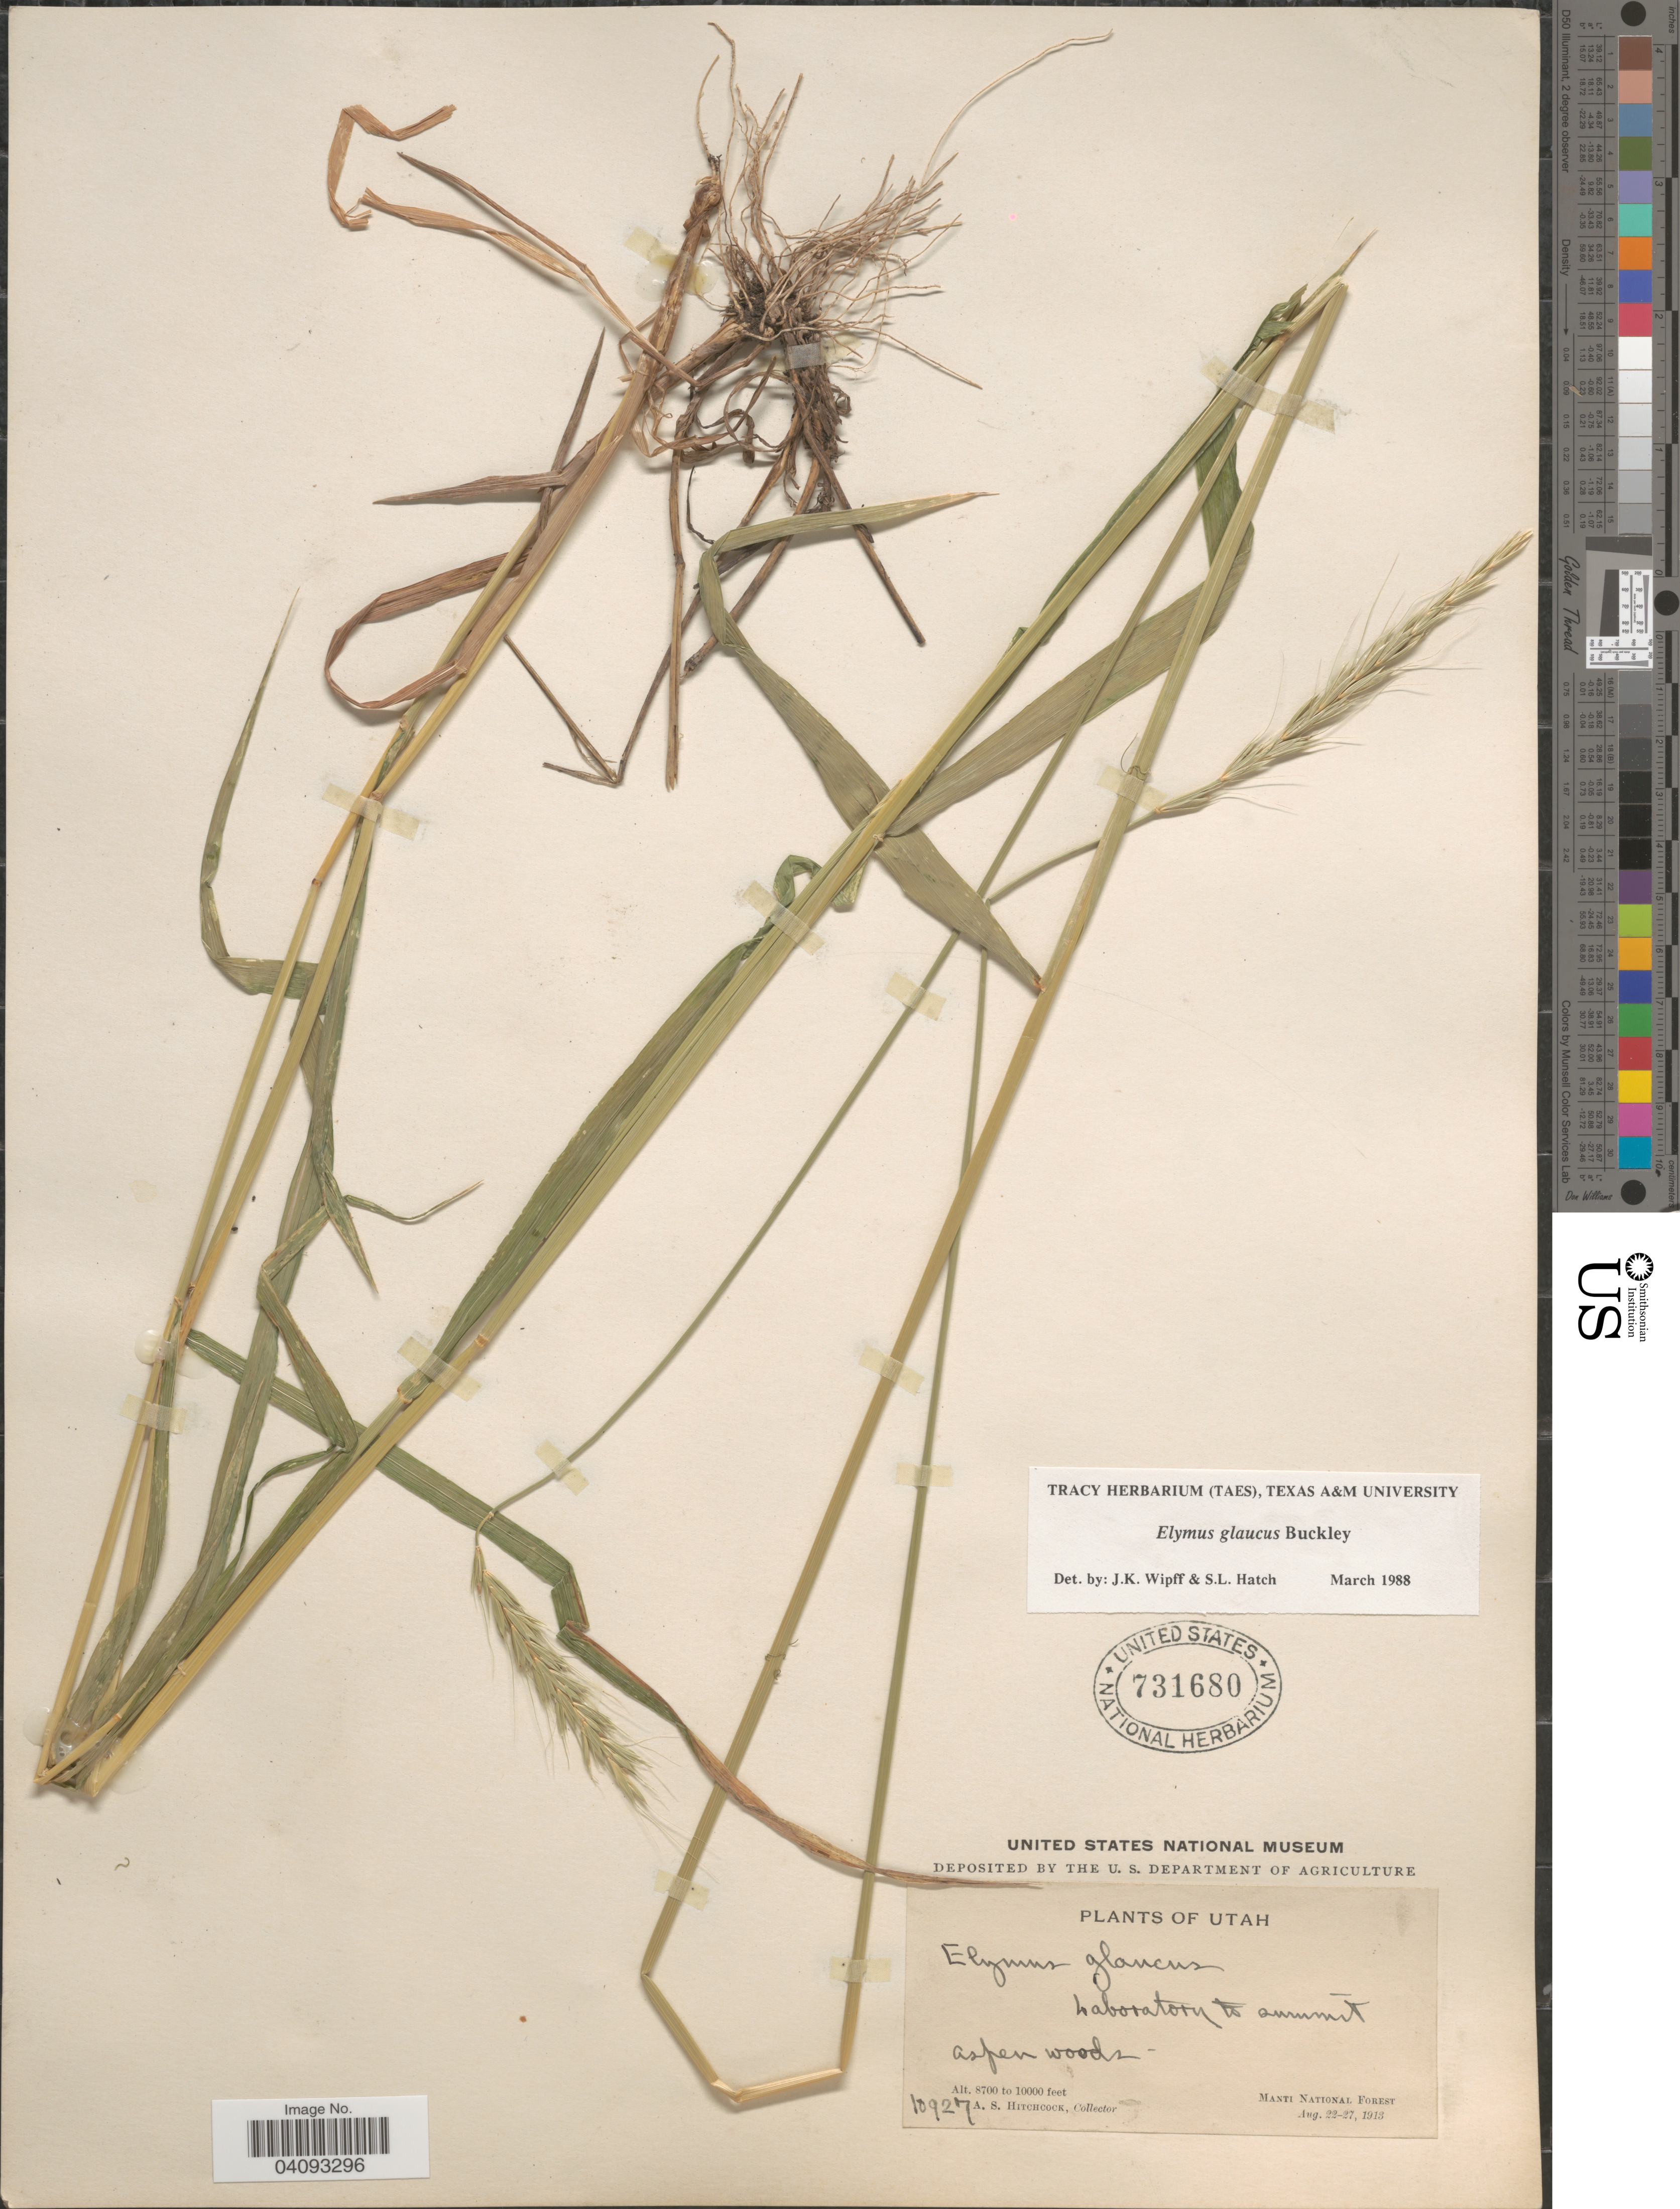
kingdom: Plantae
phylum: Tracheophyta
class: Liliopsida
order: Poales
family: Poaceae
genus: Elymus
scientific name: Elymus glaucus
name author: Buckley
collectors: A. S. Hitchcock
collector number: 10927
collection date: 1913-08-22/1913-08-27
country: United States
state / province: Utah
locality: Laboratory to summit. Aspen woods. Manti National Forest.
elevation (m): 2652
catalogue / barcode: US 731680